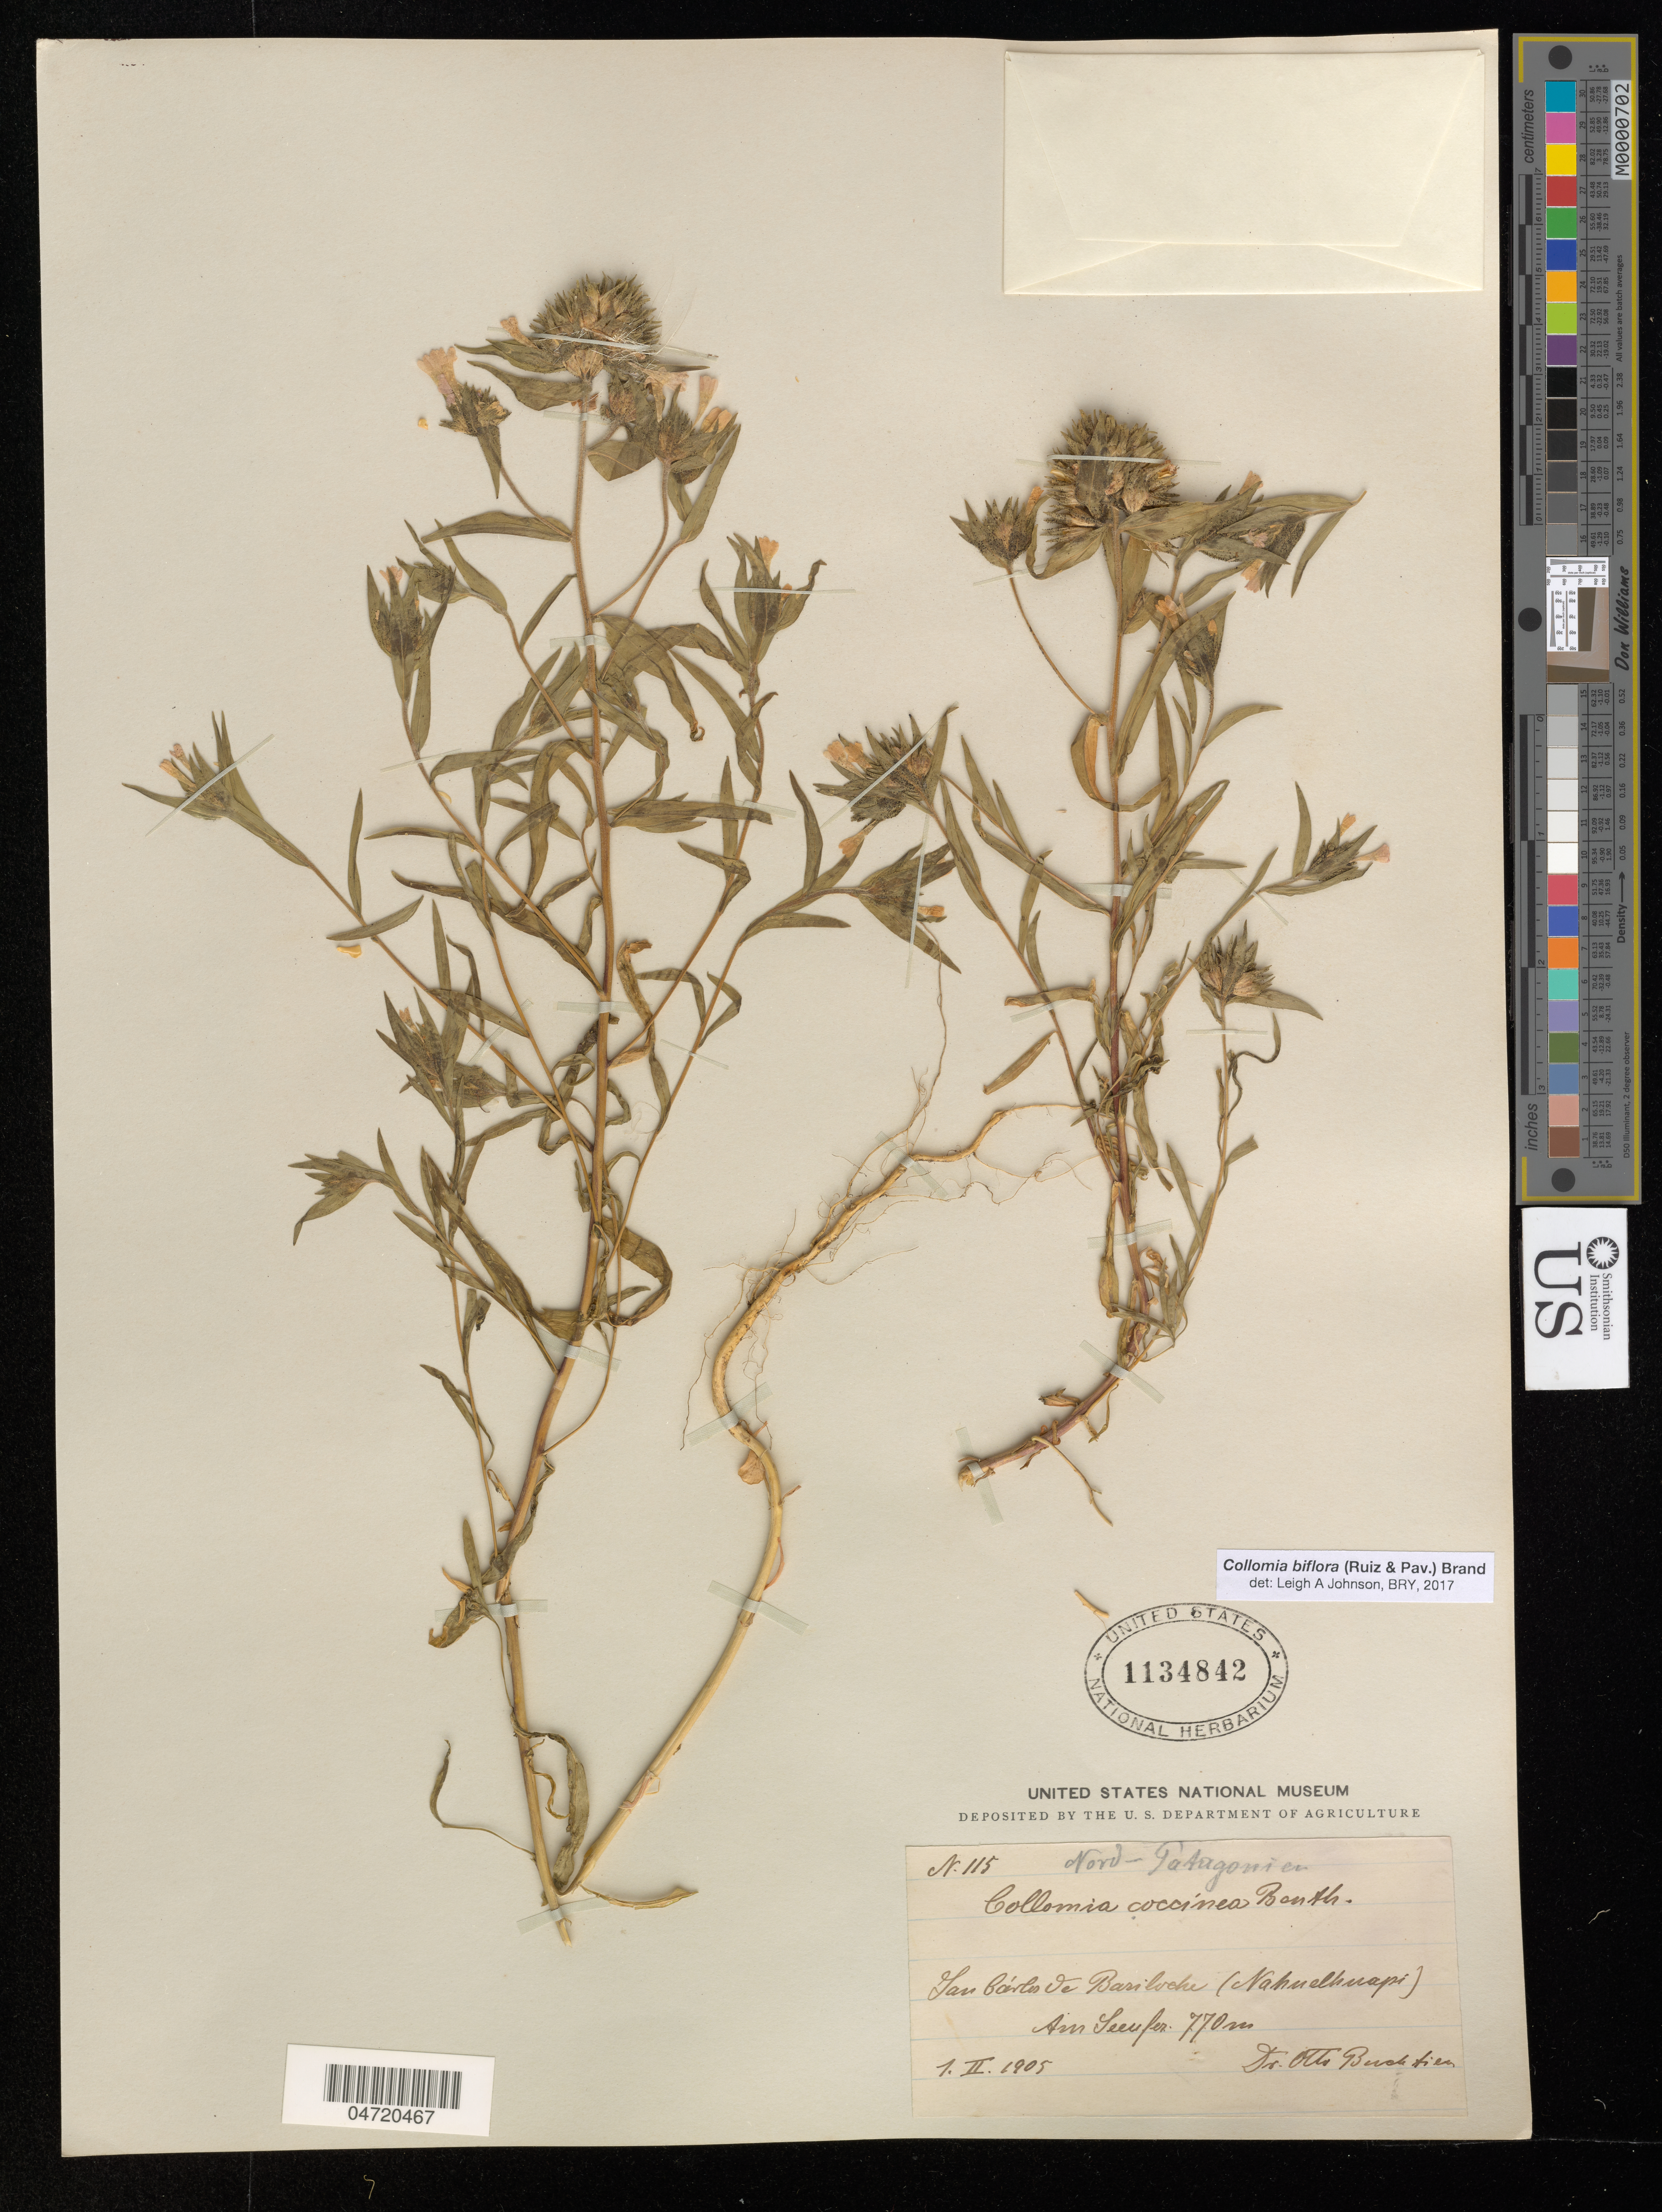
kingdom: Plantae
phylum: Tracheophyta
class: Magnoliopsida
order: Ericales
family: Polemoniaceae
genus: Collomia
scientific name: Collomia biflora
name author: (Ruiz & Pav.) Brand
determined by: Johnson, Leigh Alma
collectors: O. Buchtien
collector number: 115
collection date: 1905-02-01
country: Argentina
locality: Nord-Patagonia. San Cárlos de Basiloche (Nahuelhuapi).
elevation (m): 770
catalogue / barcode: US 1134842